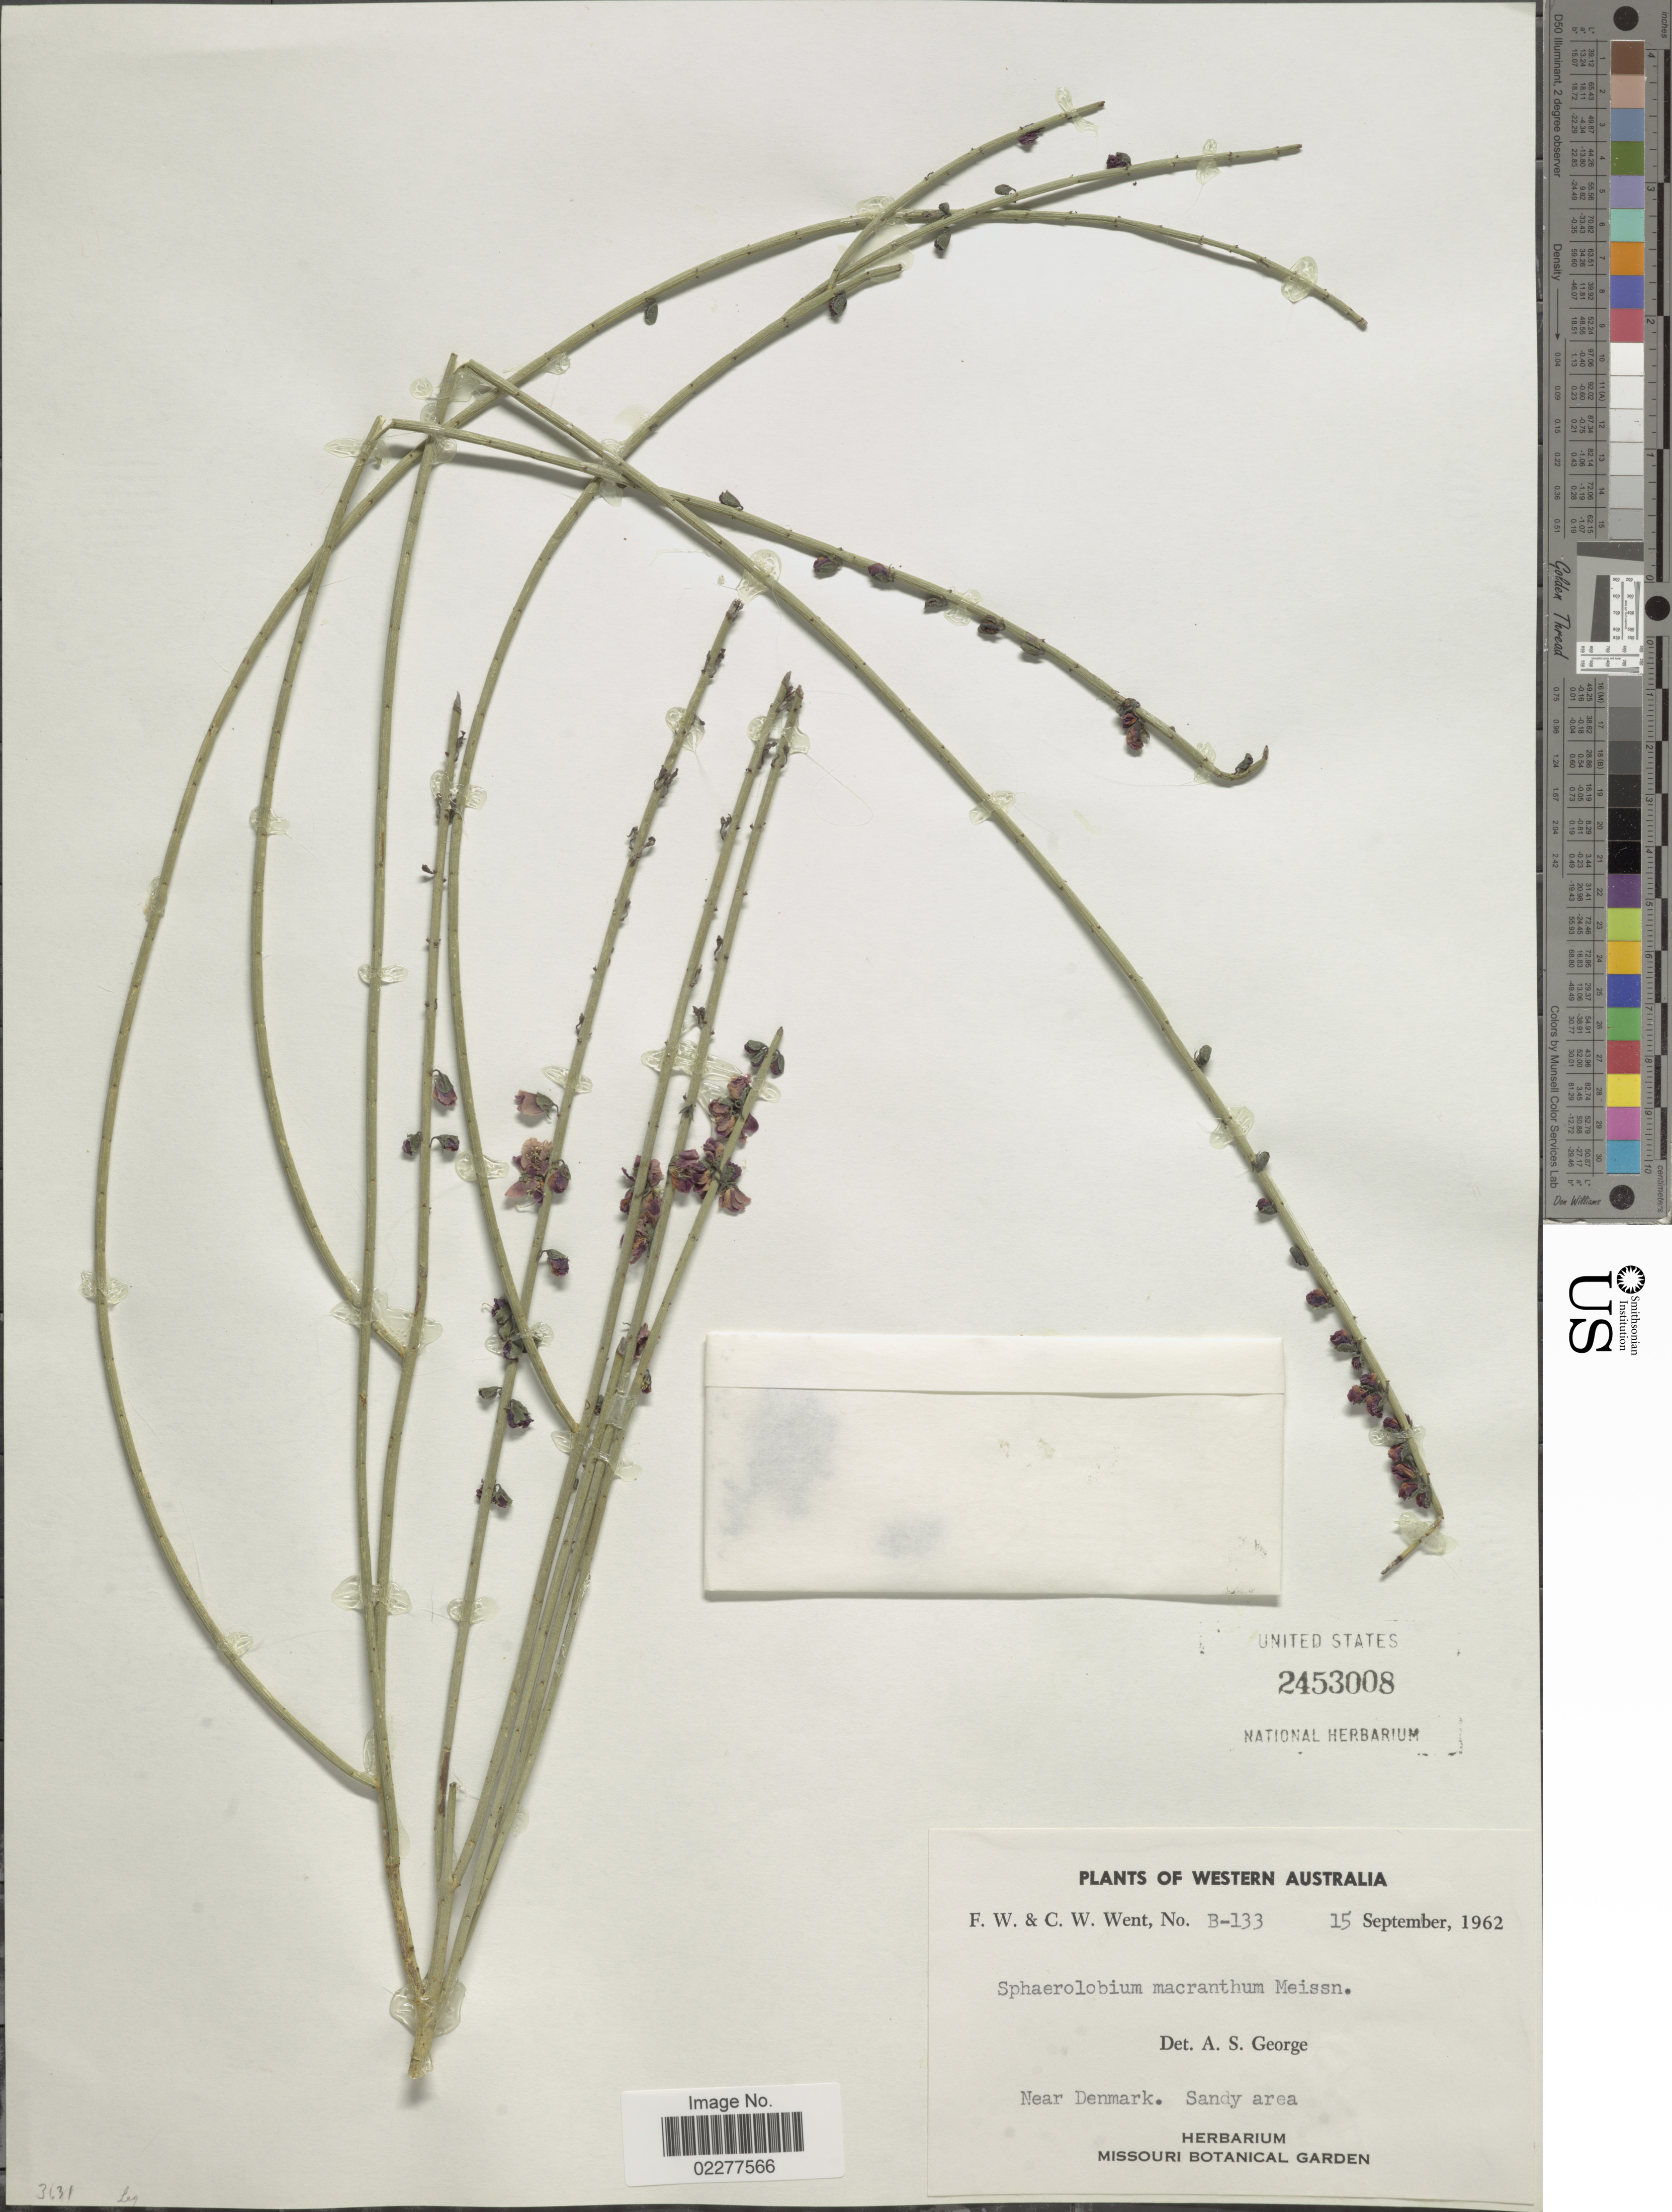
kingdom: Plantae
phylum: Tracheophyta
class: Magnoliopsida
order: Fabales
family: Fabaceae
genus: Sphaerolobium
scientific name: Sphaerolobium macranthum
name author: Meisn.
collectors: F. W. Went & C. W. Went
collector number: B-133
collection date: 1962-09-15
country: Australia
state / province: Western Australia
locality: Near Denmark. Sandy area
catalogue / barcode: US 2453008